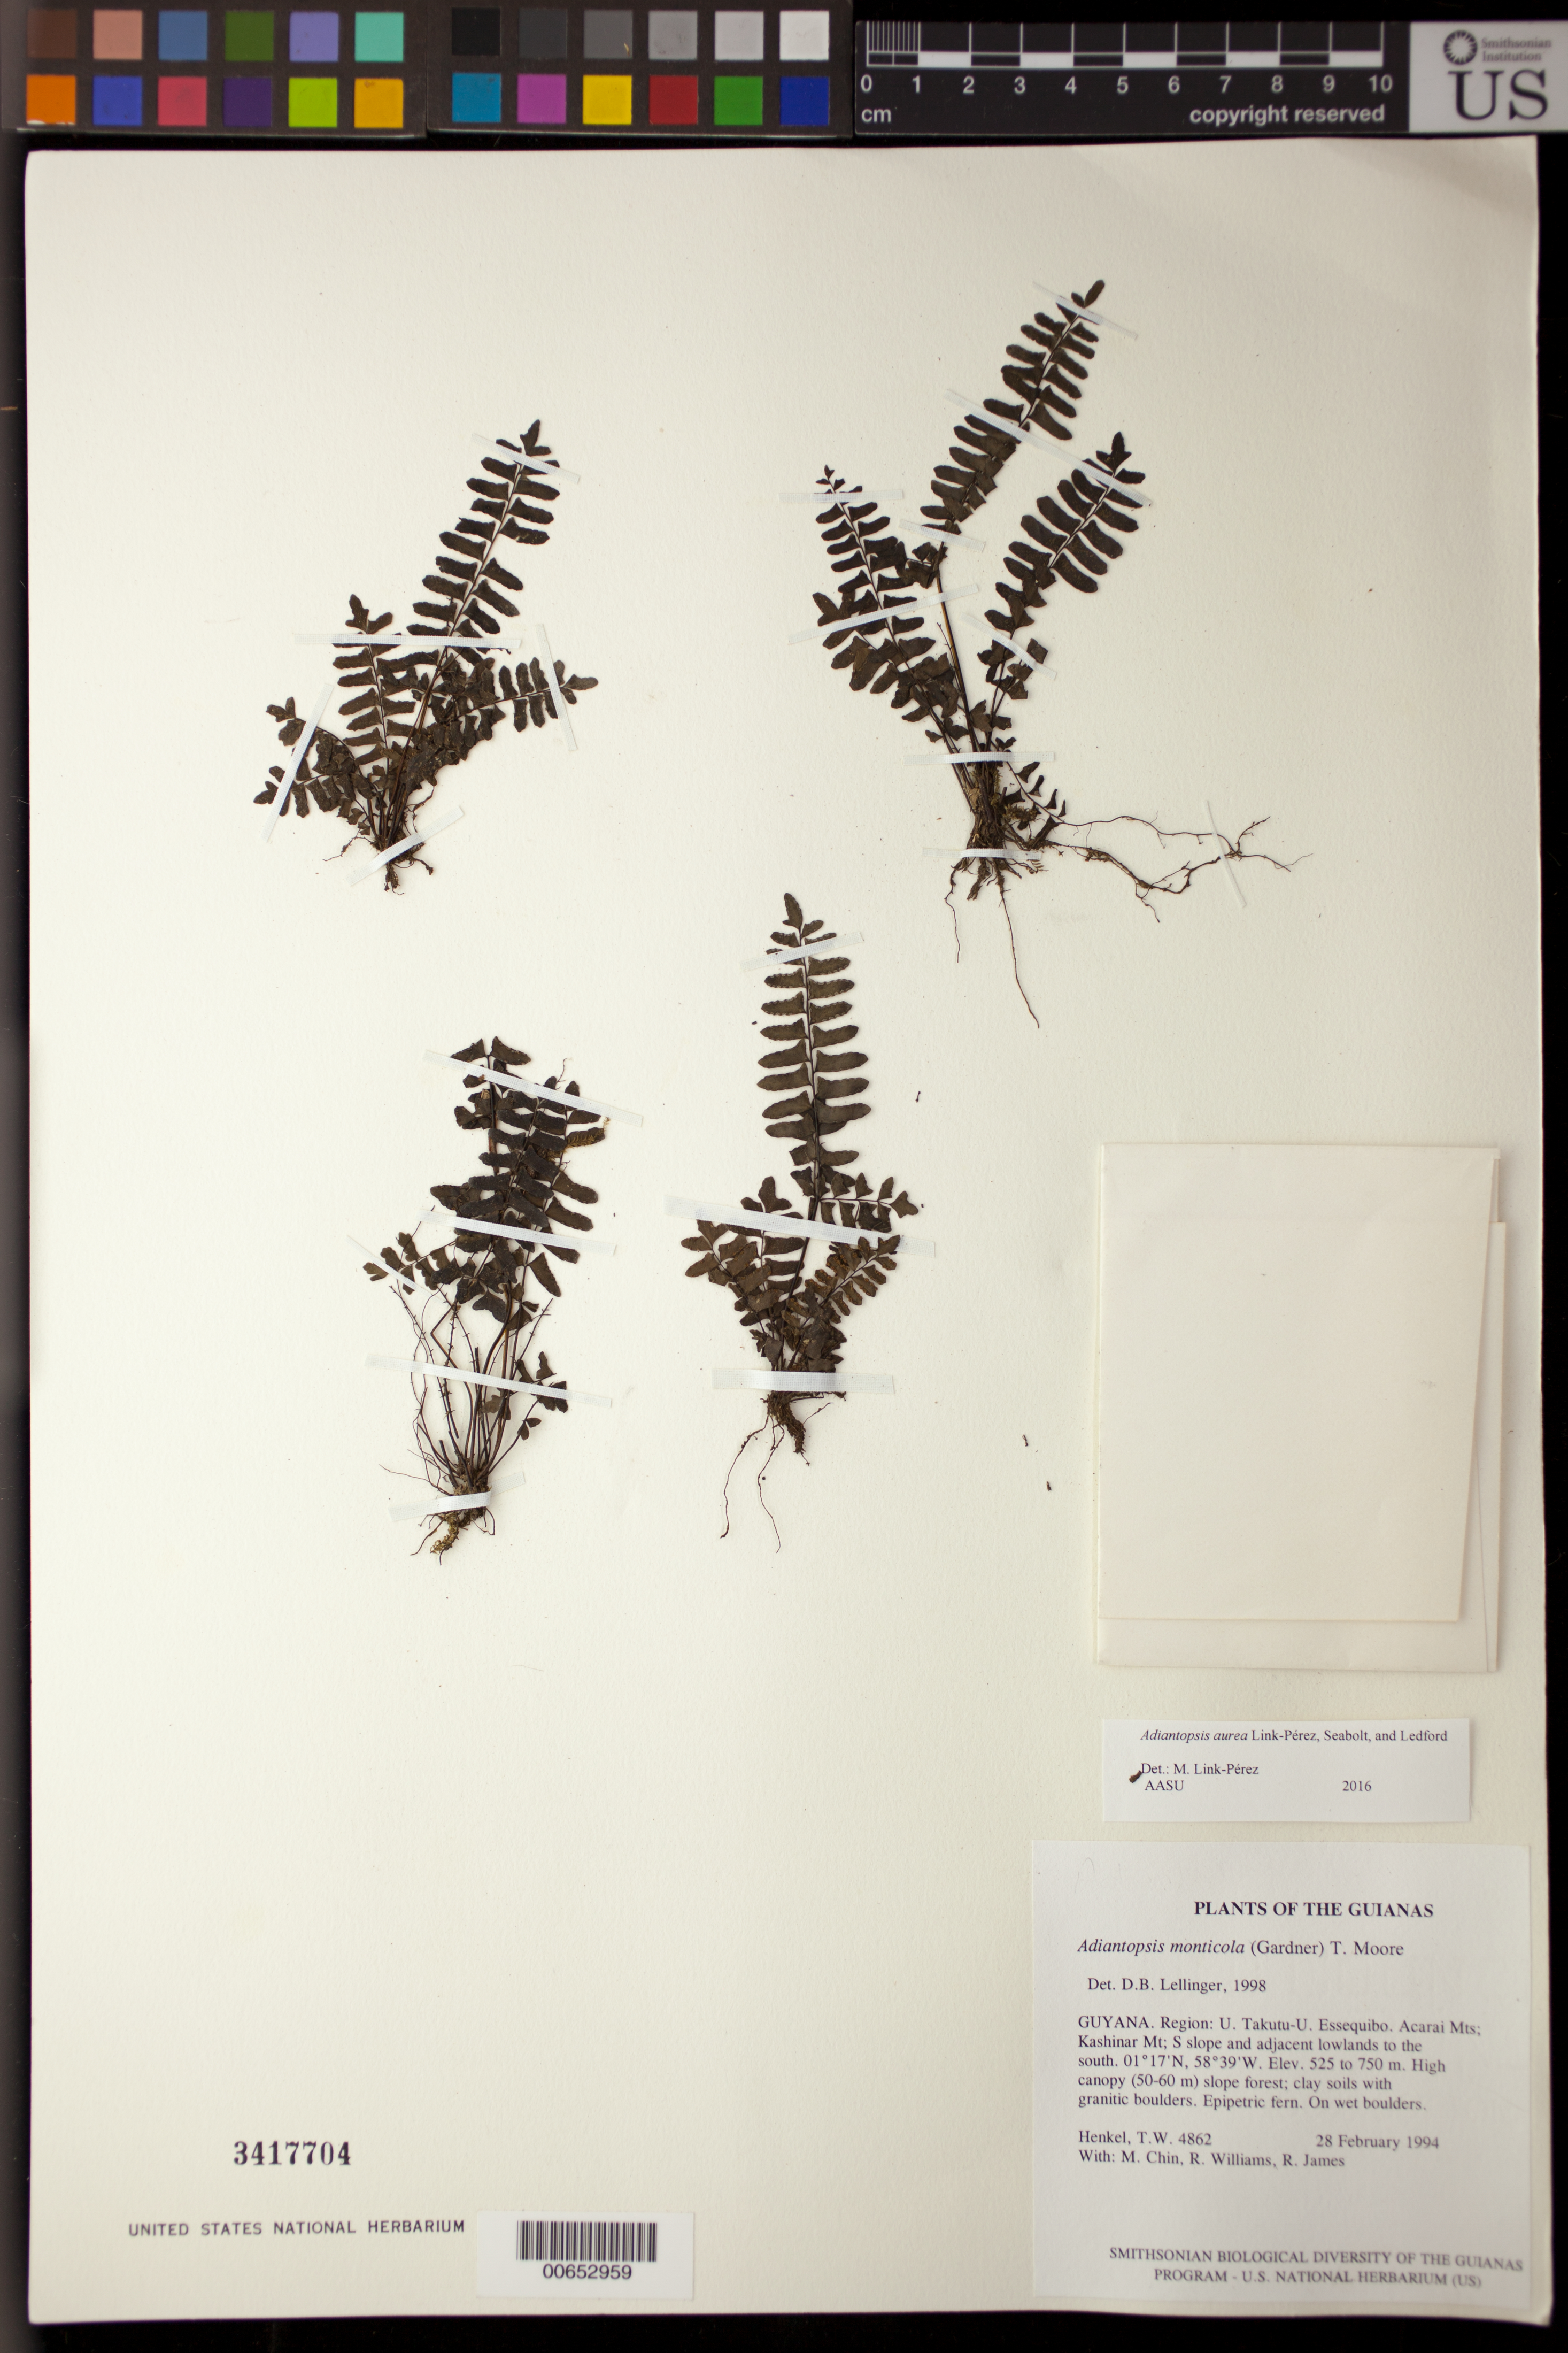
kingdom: Plantae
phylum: Tracheophyta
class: Polypodiopsida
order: Polypodiales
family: Pteridaceae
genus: Adiantopsis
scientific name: Adiantopsis aurea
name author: Link-Perez et al.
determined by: Link-Perez, Melanie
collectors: T. Henkel, M. Chin, R. Williams & R. James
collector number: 4862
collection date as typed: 28 February 1994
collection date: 1994-02-28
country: Guyana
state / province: U. Takutu-U. Essequibo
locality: Acarai Mts; Kashinar Mt; S slope and adjacent lowlands to the south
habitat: High canopy (50-60 m) slope forest; clay soils with granitic boulders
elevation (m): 525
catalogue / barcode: US 3417704